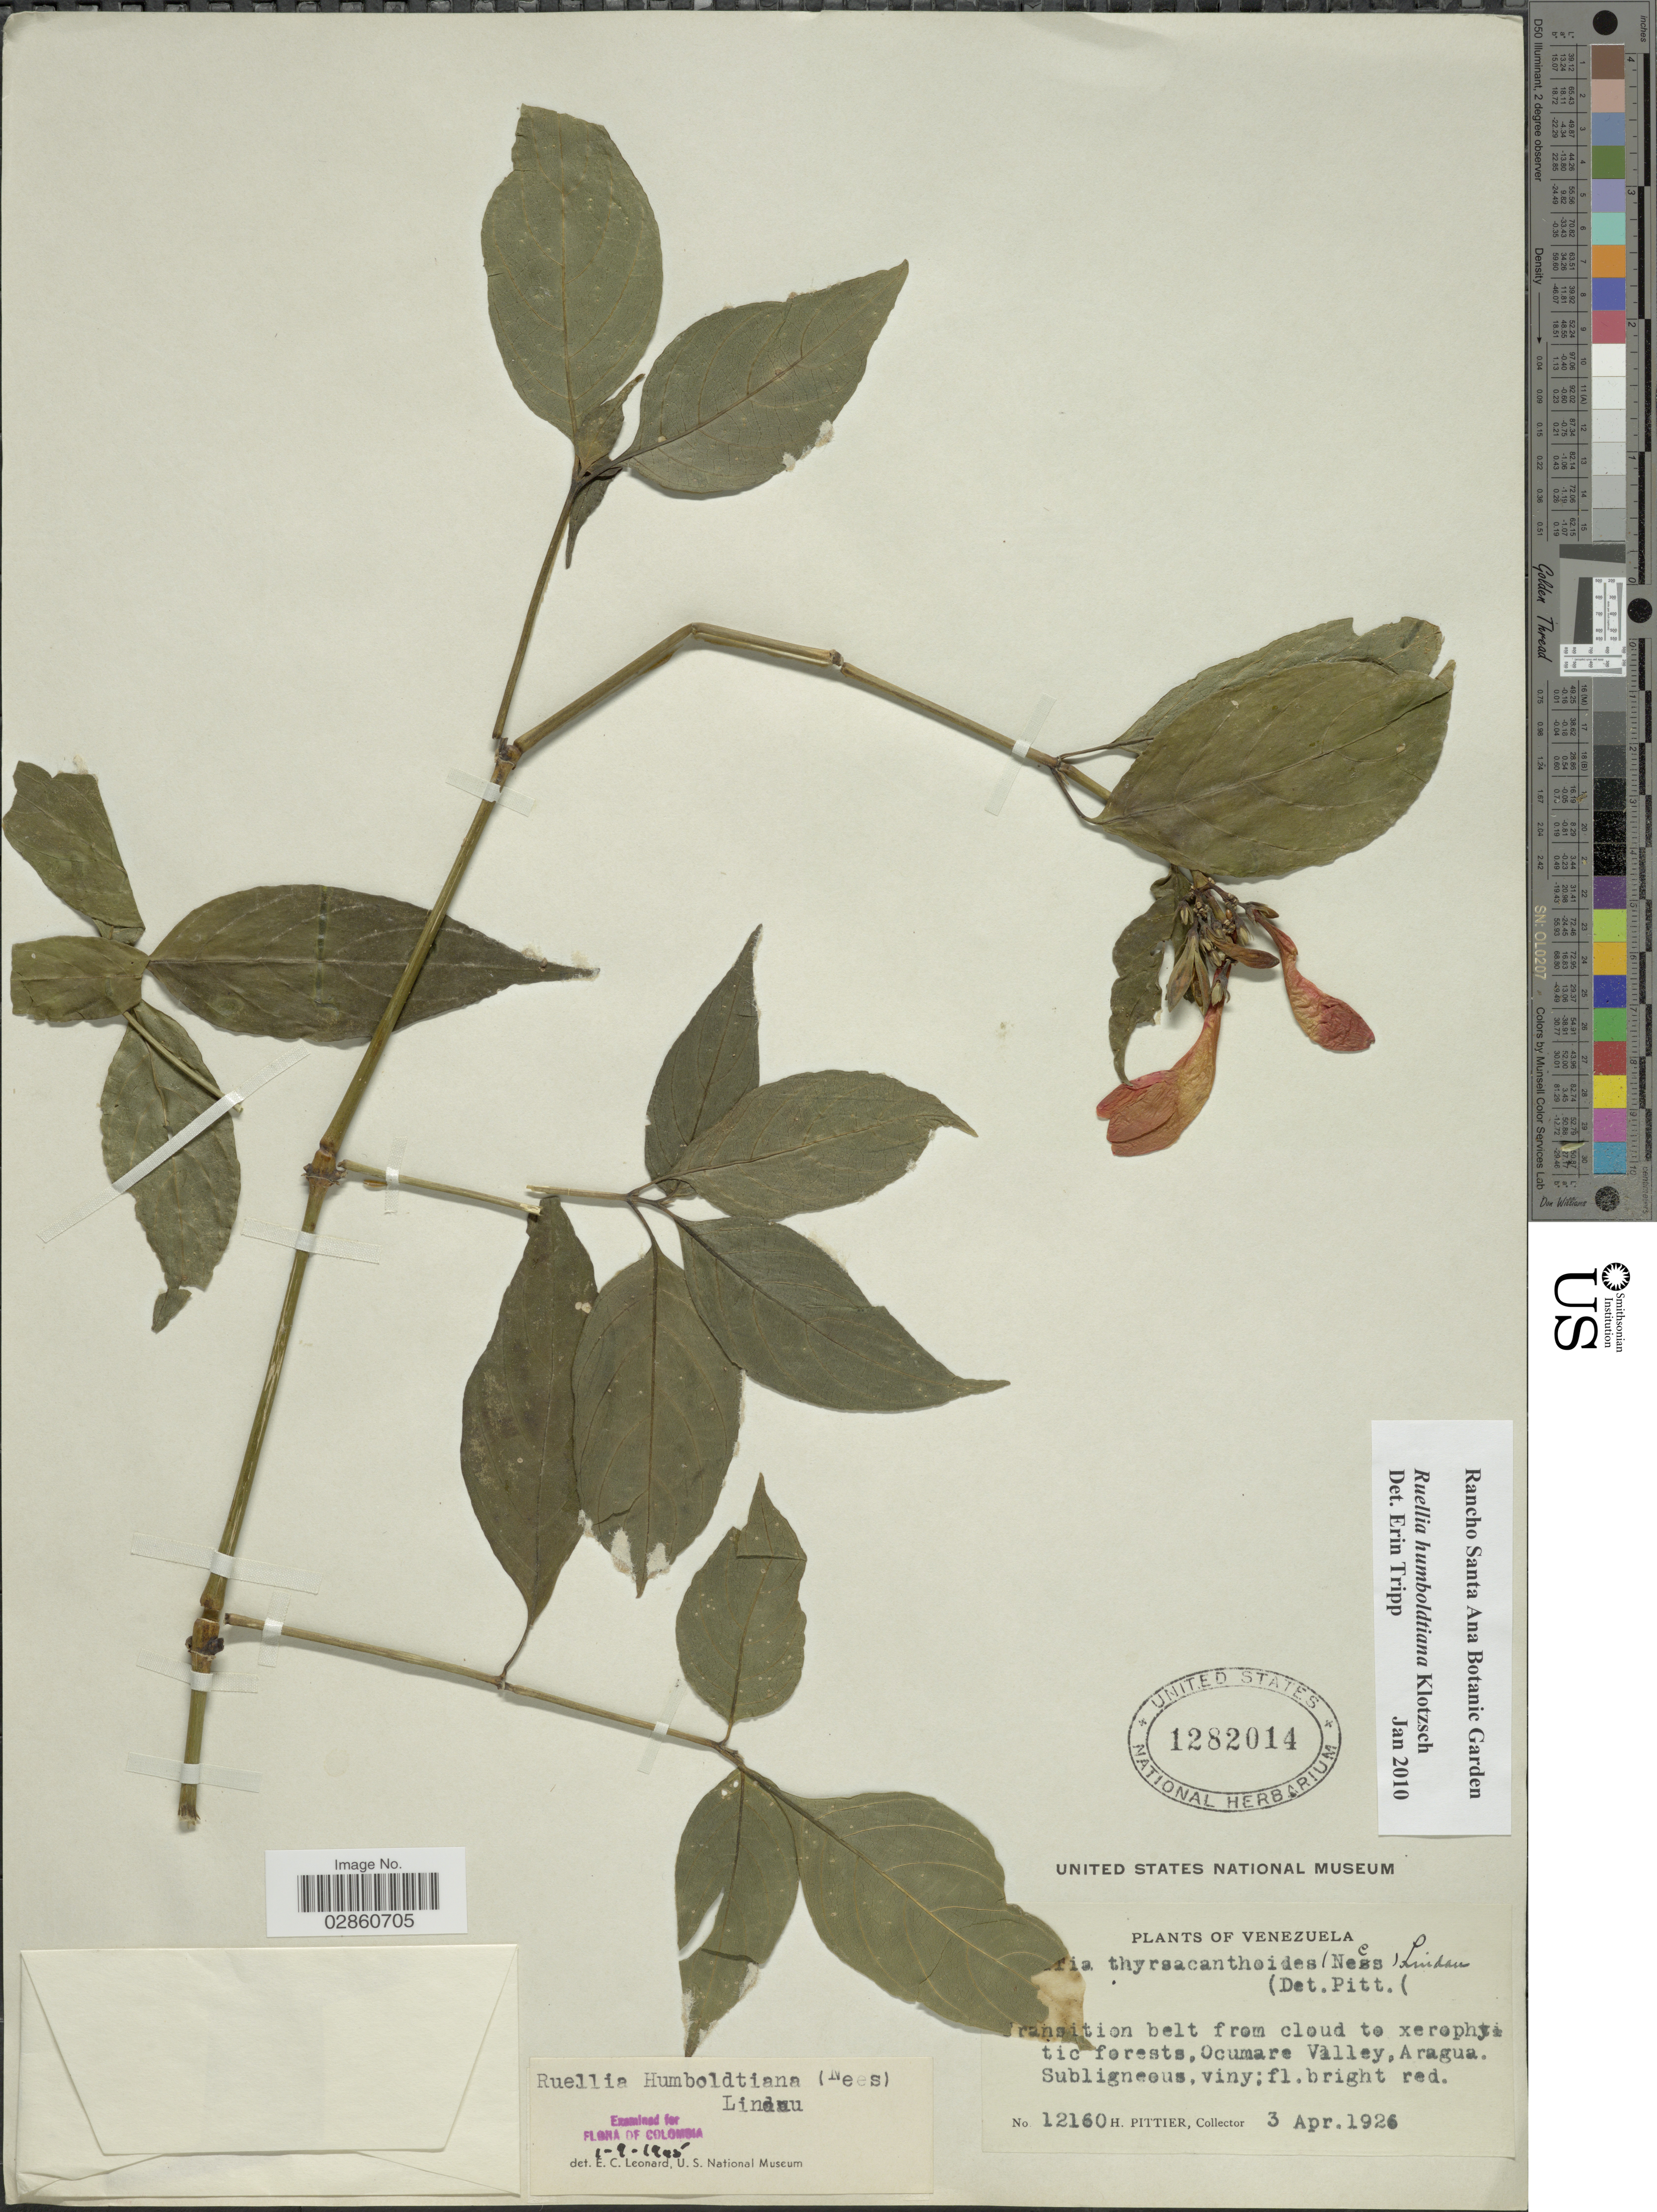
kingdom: Plantae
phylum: Tracheophyta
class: Magnoliopsida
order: Lamiales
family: Acanthaceae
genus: Ruellia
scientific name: Ruellia humboldtiana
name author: (Nees) Lindau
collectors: H. F. Pittier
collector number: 12160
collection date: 1926-04-03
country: Venezuela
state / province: Aragua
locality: Ocumare Valley, Aragua.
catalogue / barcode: US 1282014